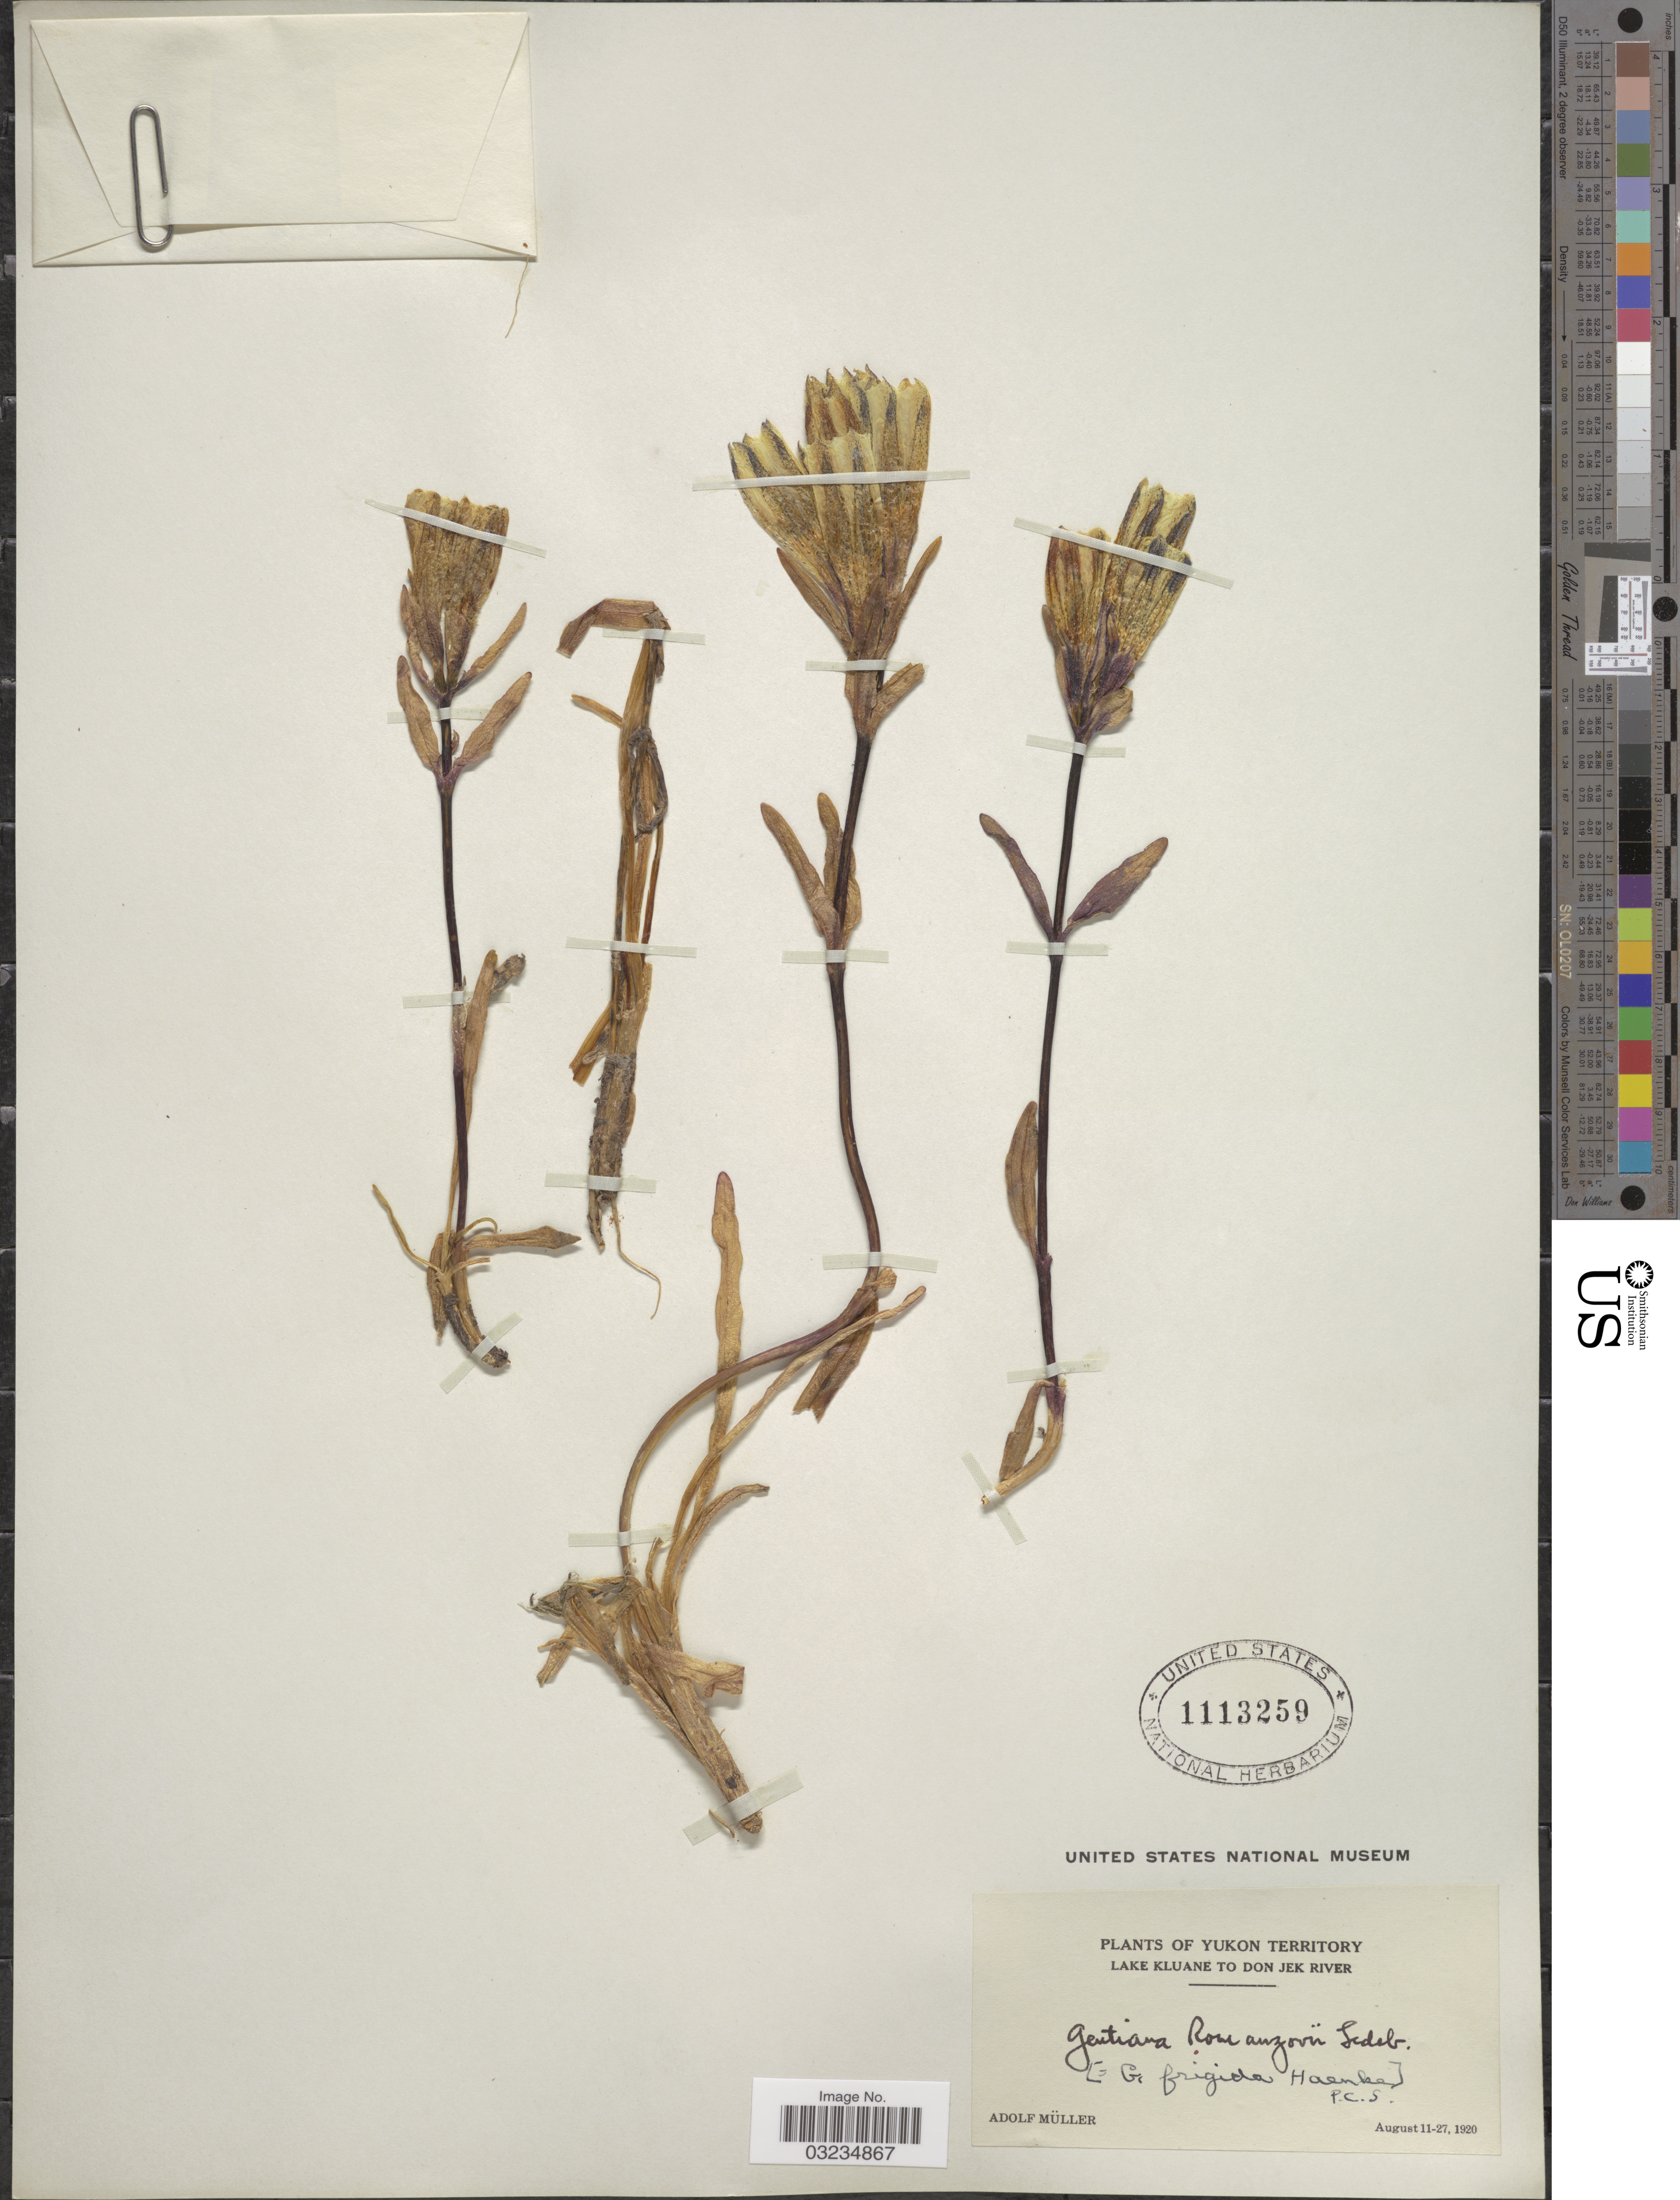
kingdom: Plantae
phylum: Tracheophyta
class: Magnoliopsida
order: Gentianales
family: Gentianaceae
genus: Gentiana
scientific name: Gentiana romanzovii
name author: Ledeb. ex Bunge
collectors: A. Muller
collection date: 1920-08-11/1920-08-27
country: Canada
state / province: Yukon Territory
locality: Lake Kluane to Don Jek River.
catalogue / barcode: US 1113259